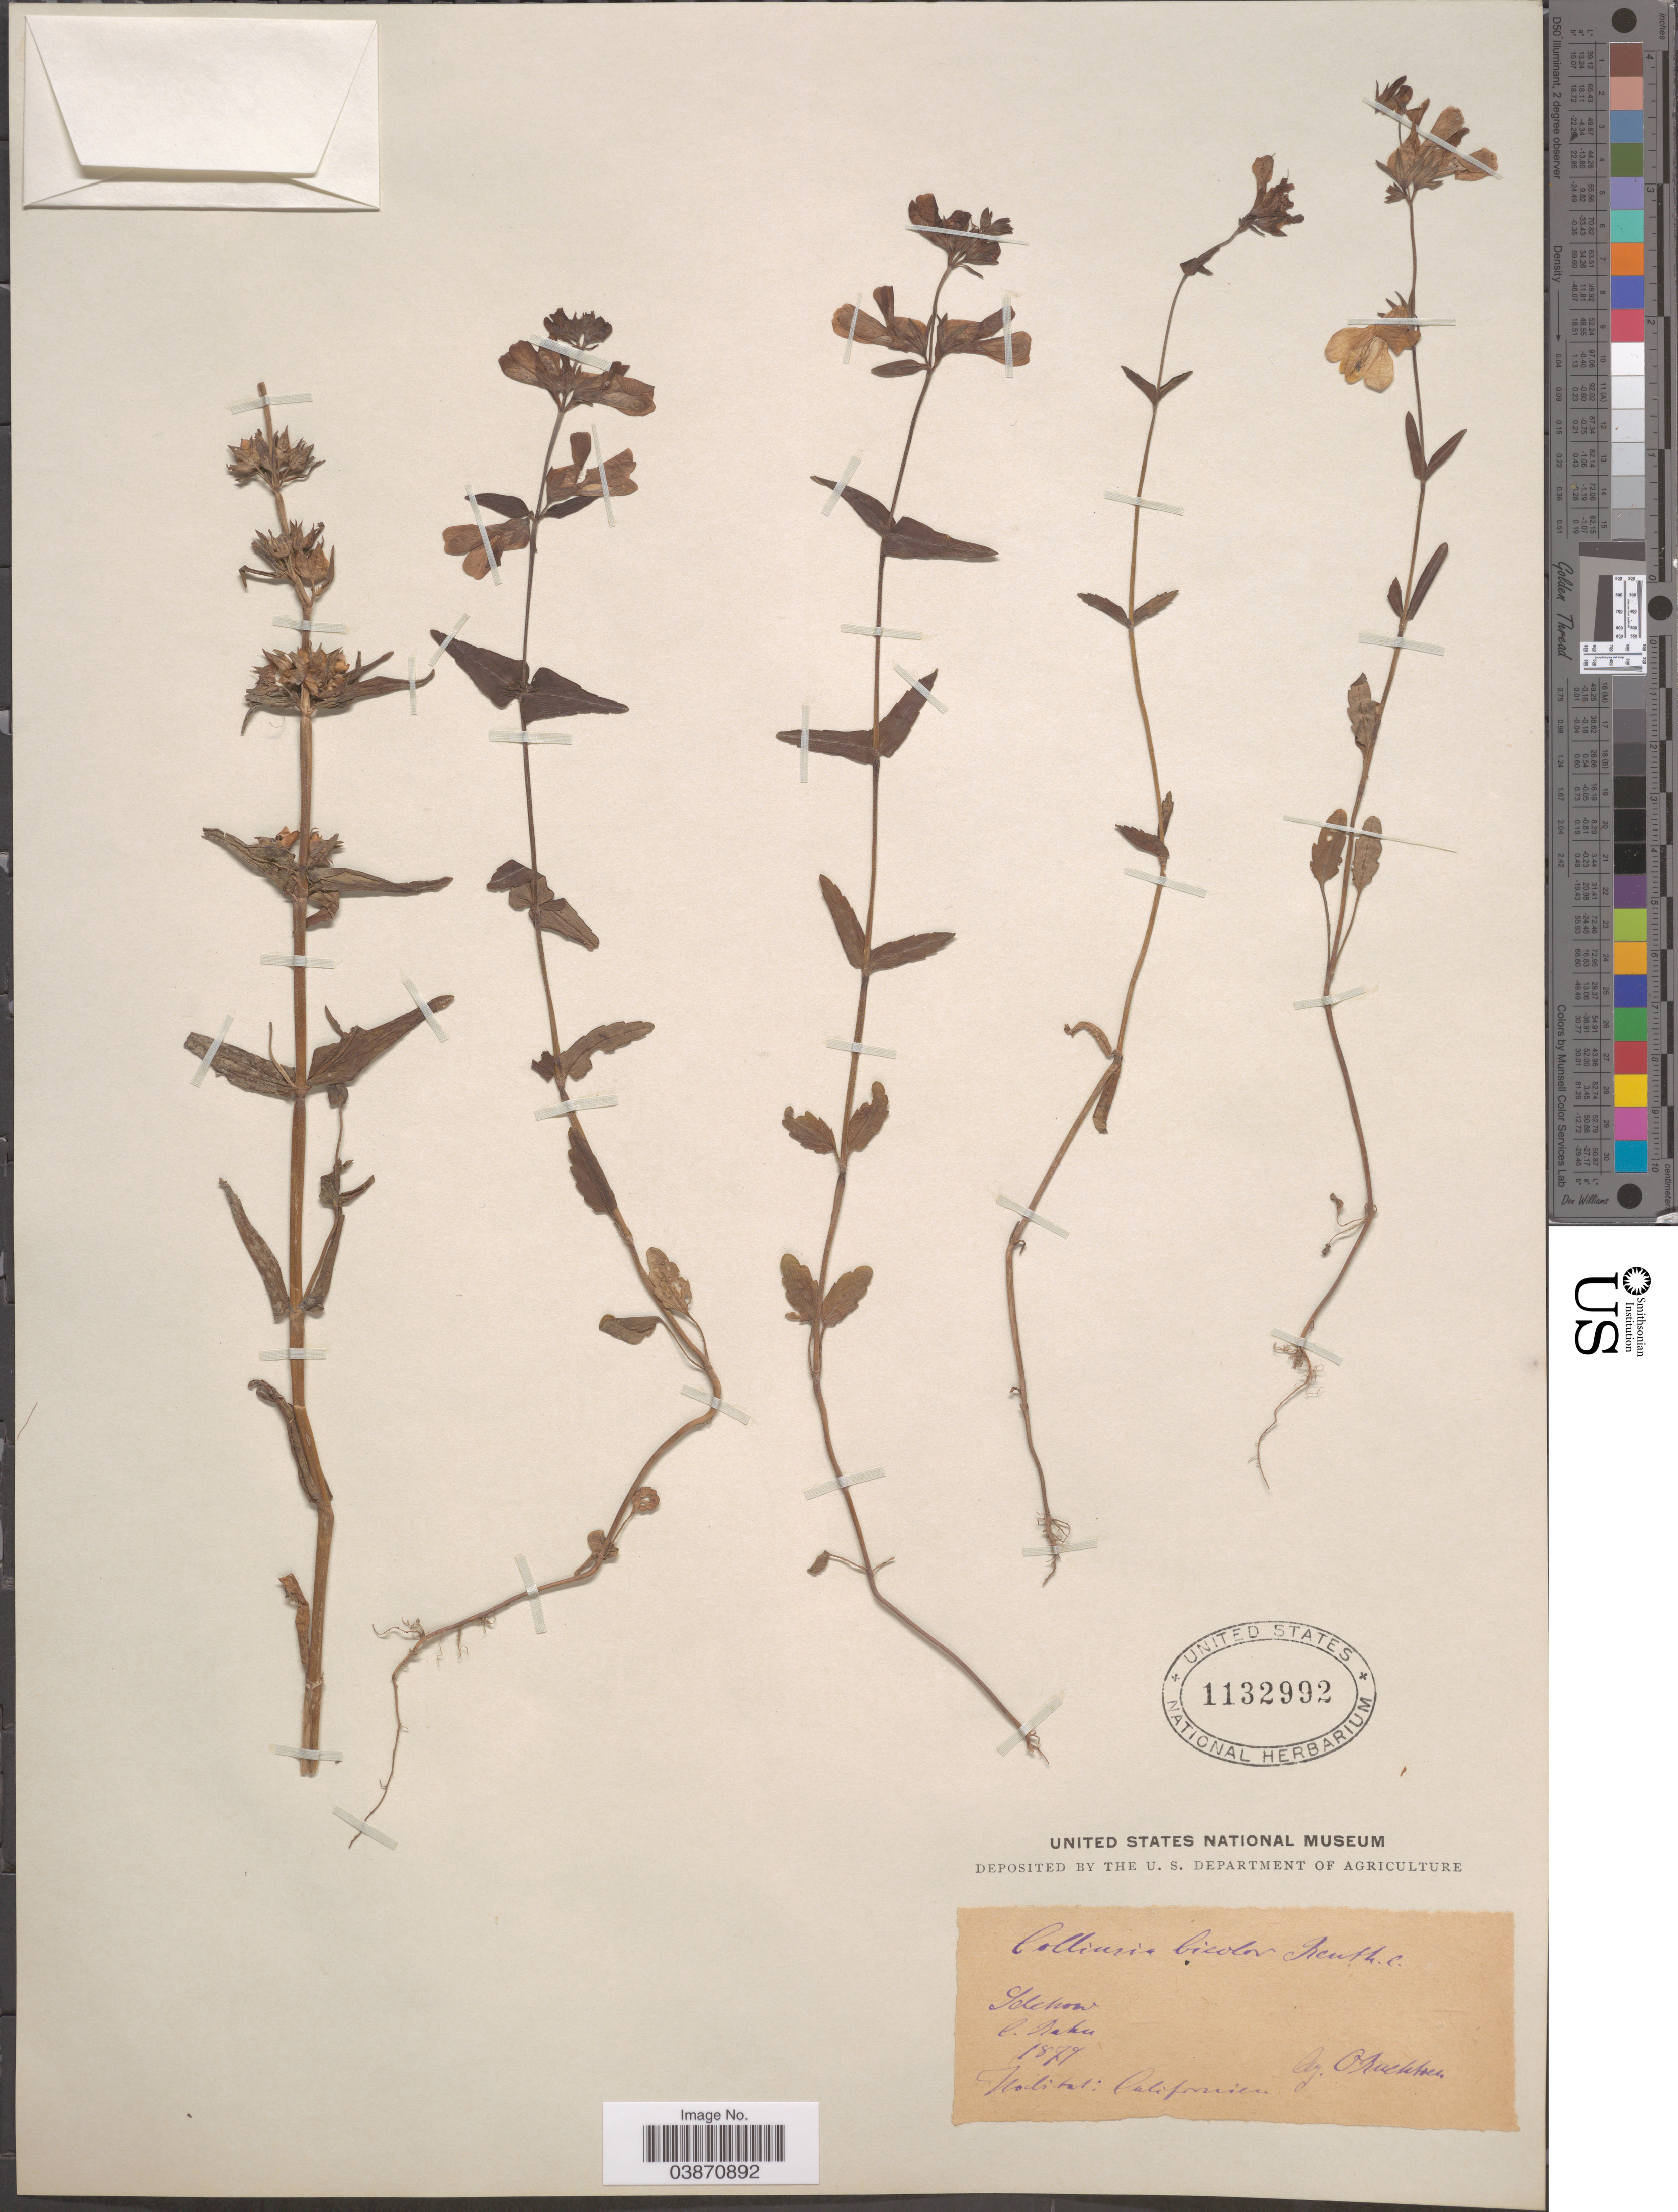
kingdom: Plantae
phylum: Tracheophyta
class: Magnoliopsida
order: Lamiales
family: Plantaginaceae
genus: Collinsia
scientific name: Collinsia bicolor Benth., nom. illeg.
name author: Benth.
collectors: O. Buchtien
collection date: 1879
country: United States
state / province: California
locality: Californien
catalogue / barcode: US 1132992